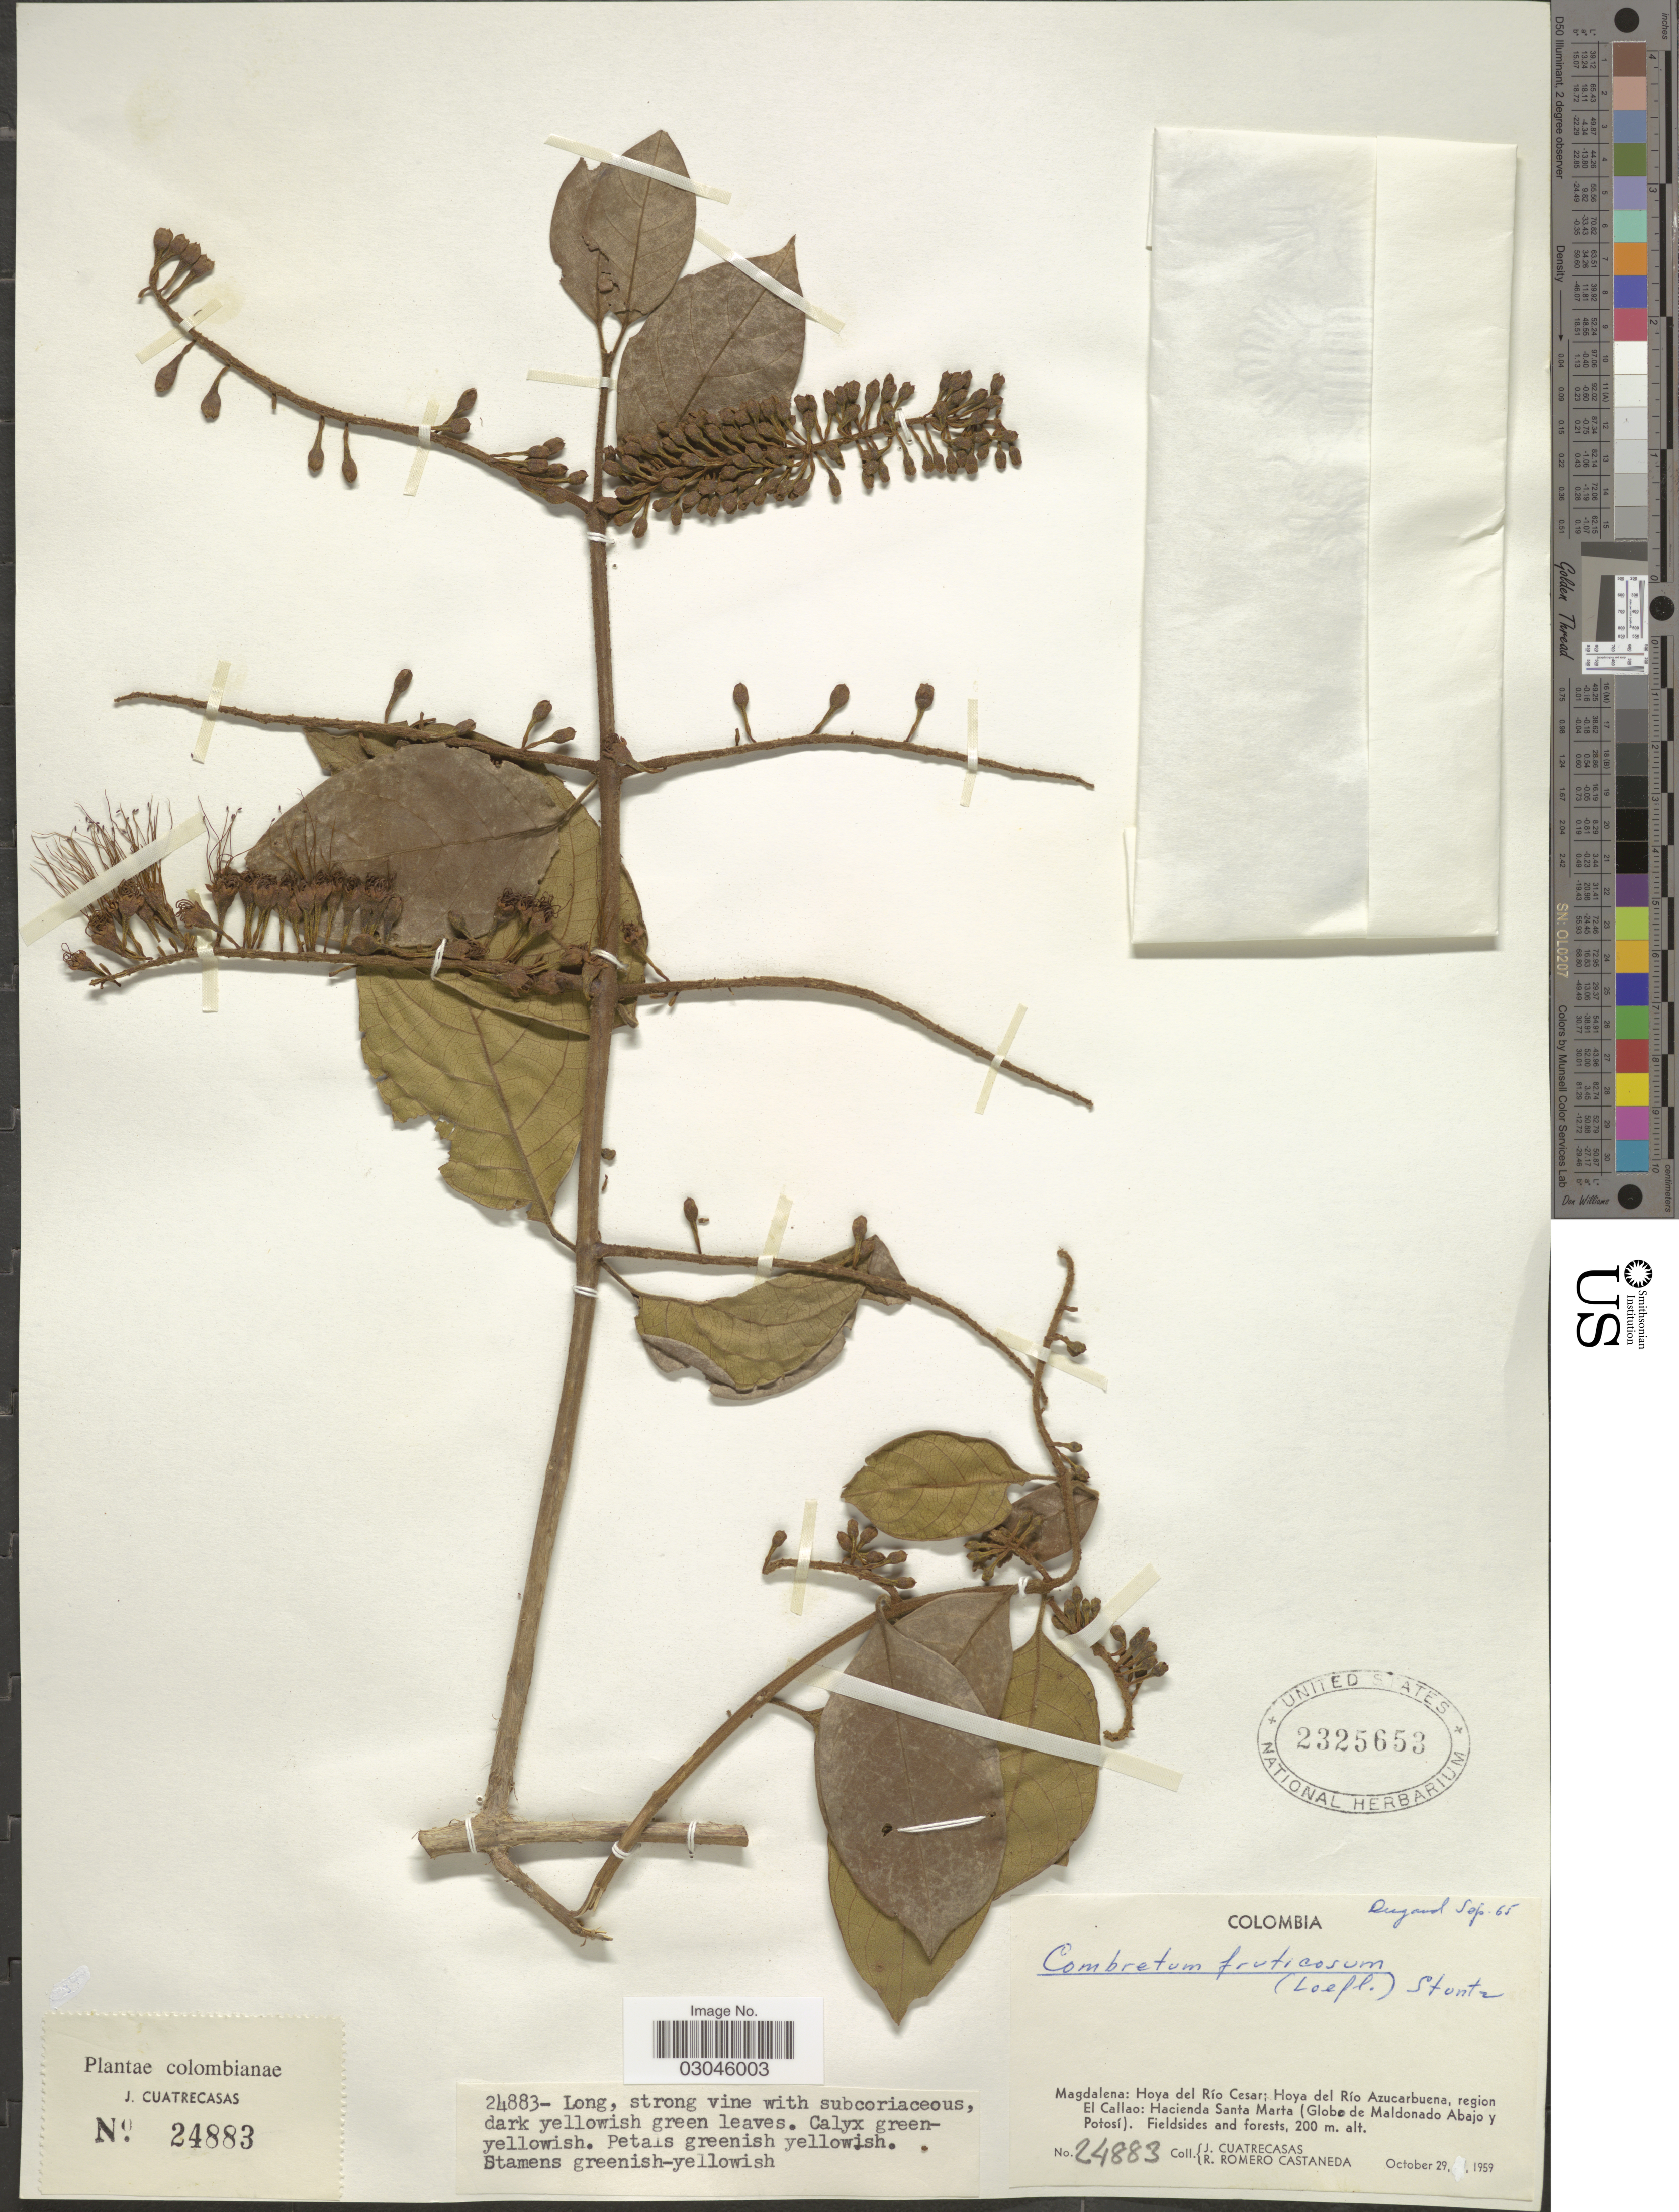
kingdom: Plantae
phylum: Tracheophyta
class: Magnoliopsida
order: Myrtales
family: Combretaceae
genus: Combretum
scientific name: Combretum fruticosum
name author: (Loefl.) Stuntz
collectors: J. Cuatrecasas & R. Romero Castañeda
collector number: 24883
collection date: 1959-10-29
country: Colombia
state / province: Magdalena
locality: Hoya del Río Cesar; Hoya del Río Azucarbuena, region El Callao: Hacienda Santa Marta (Globo de Maldonado Abajo y Potosí).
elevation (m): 200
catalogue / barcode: US 2325653